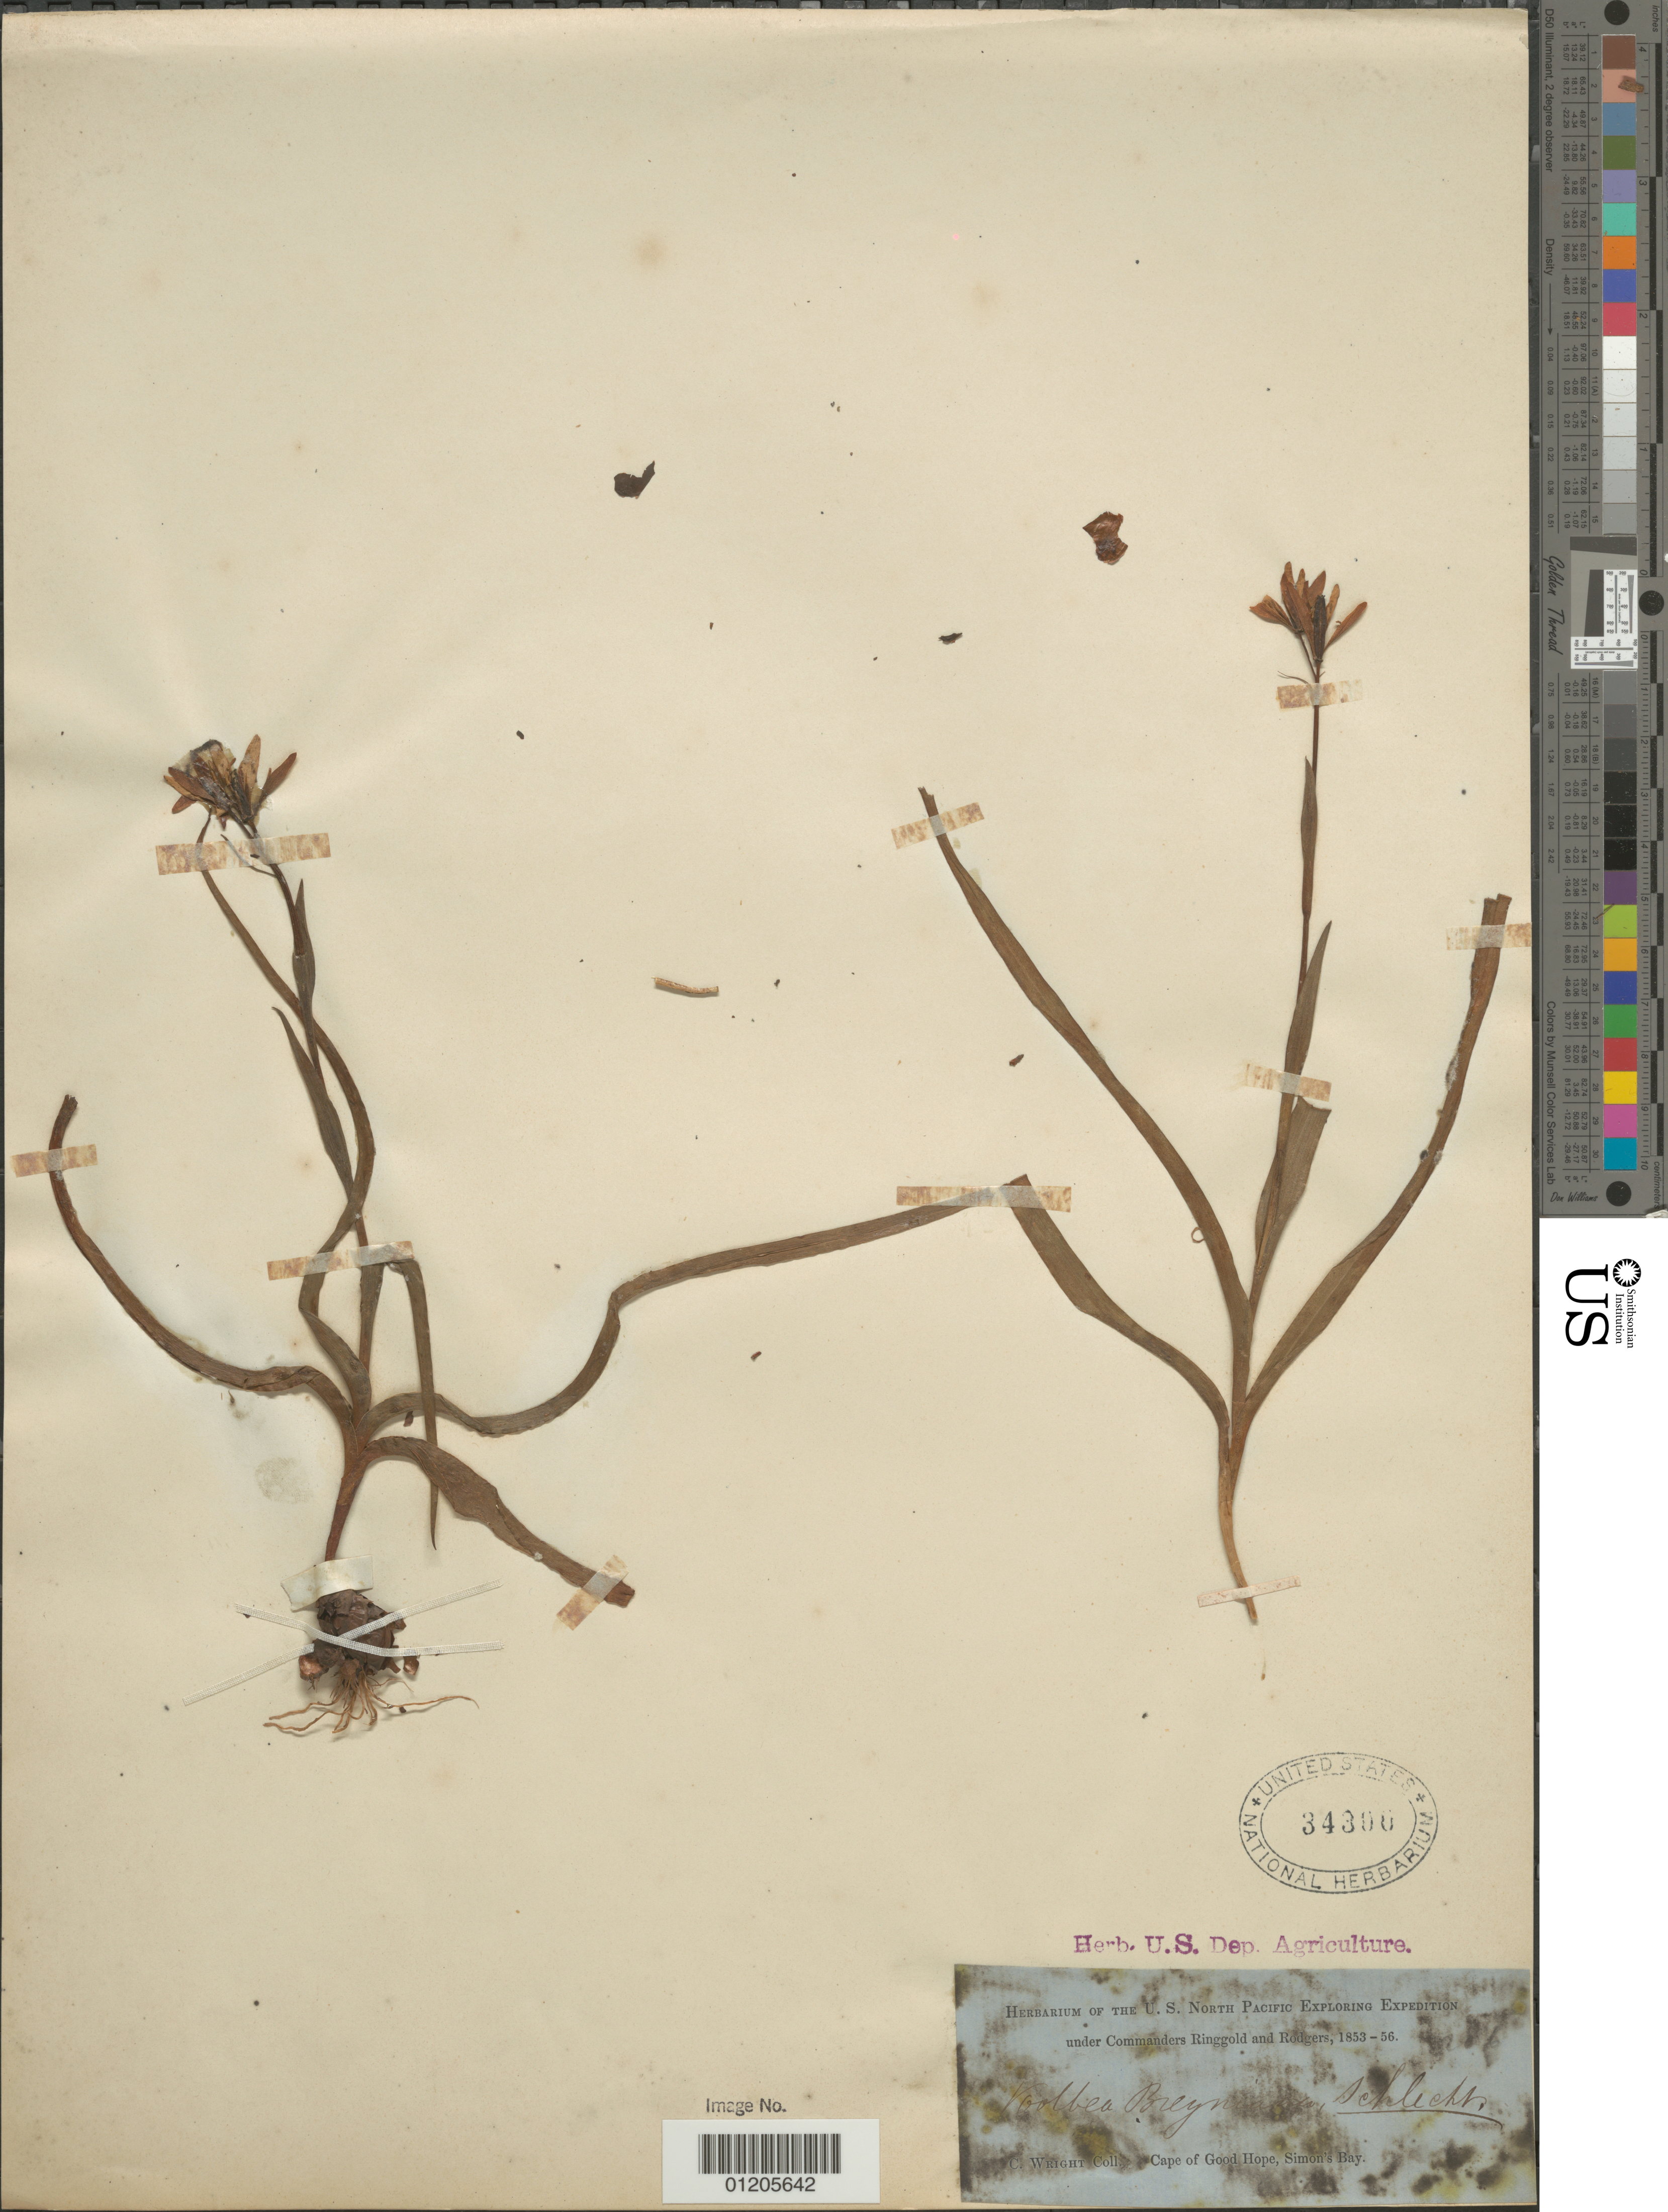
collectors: C. Wright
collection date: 1853/1856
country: South Africa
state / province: Western Cape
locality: Cape of Good Hope, Simon's Bay.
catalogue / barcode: US 34396